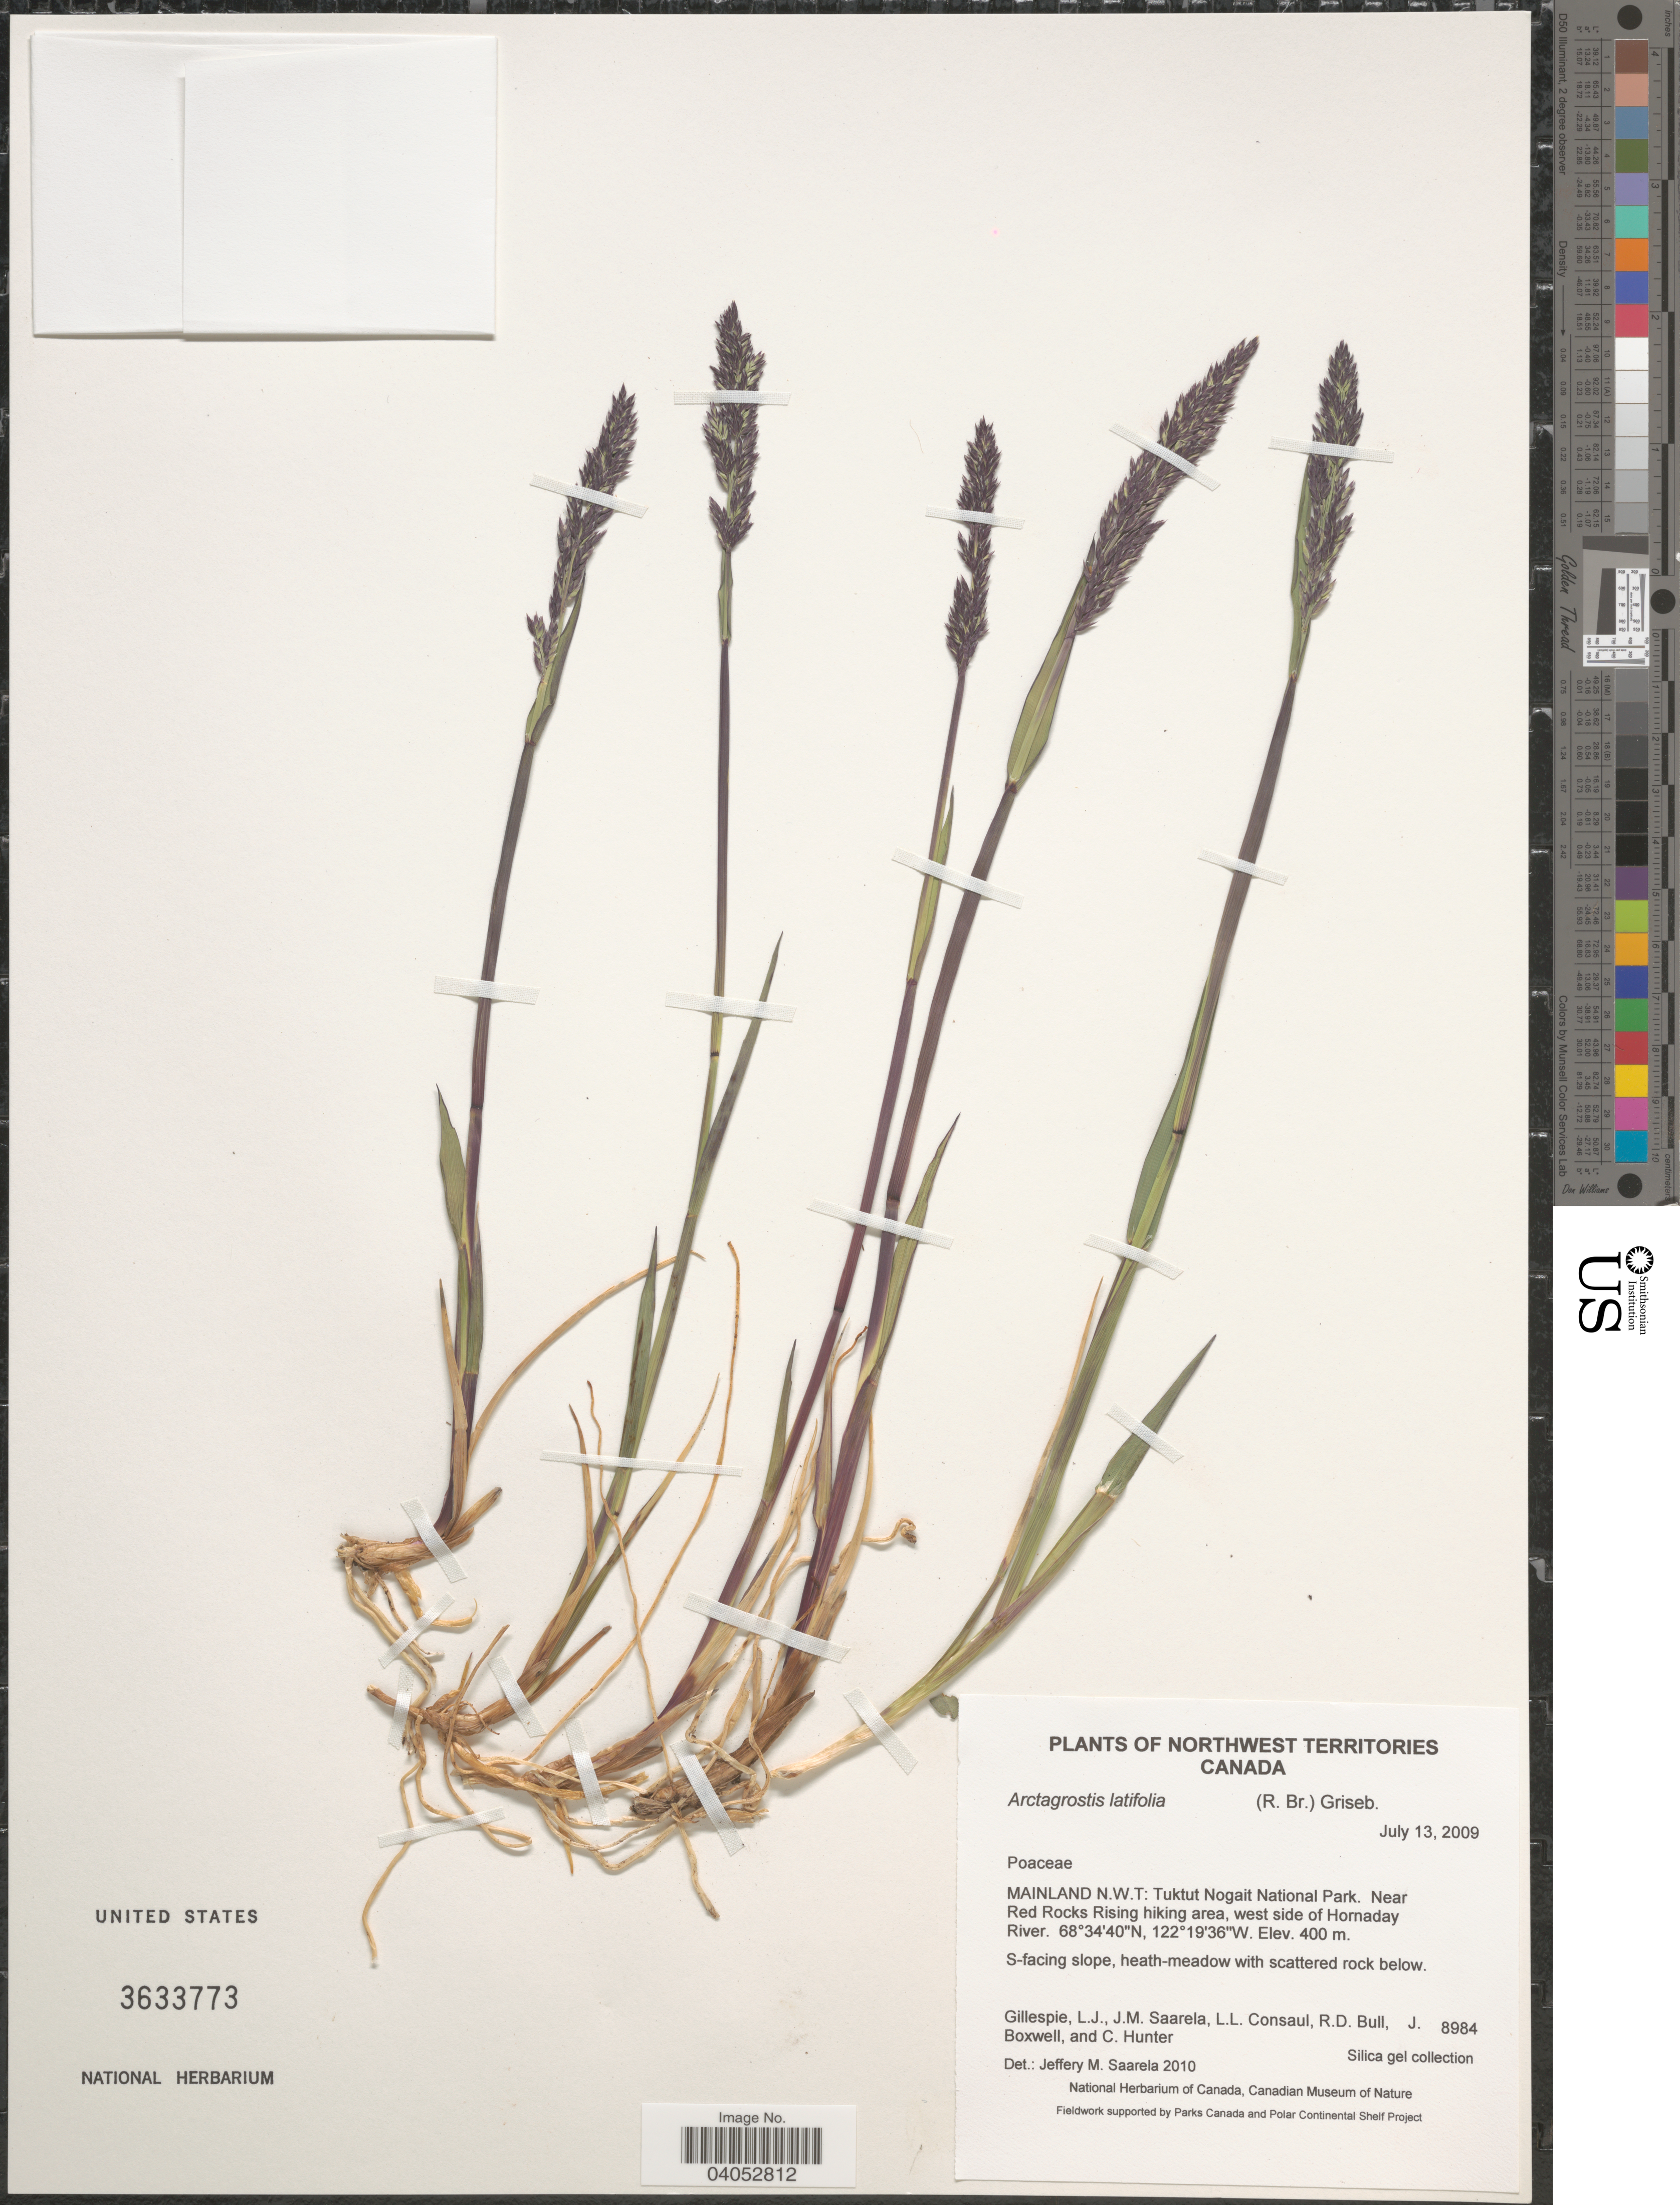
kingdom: Plantae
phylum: Tracheophyta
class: Liliopsida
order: Poales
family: Poaceae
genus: Arctagrostis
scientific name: Arctagrostis latifolia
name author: (R. Br.) Griseb.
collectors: L. Gillespie, J. Saarela, L. Consaul & R. Bull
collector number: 8984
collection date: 2009-07-13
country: Canada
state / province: Northwest Territories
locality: Mainland N.W.T: Tuktut Nogait National Park. Near Red Rocks Rising hiking area, west side of Hornaday River. S-facing slope.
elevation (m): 400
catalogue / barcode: US 3633773